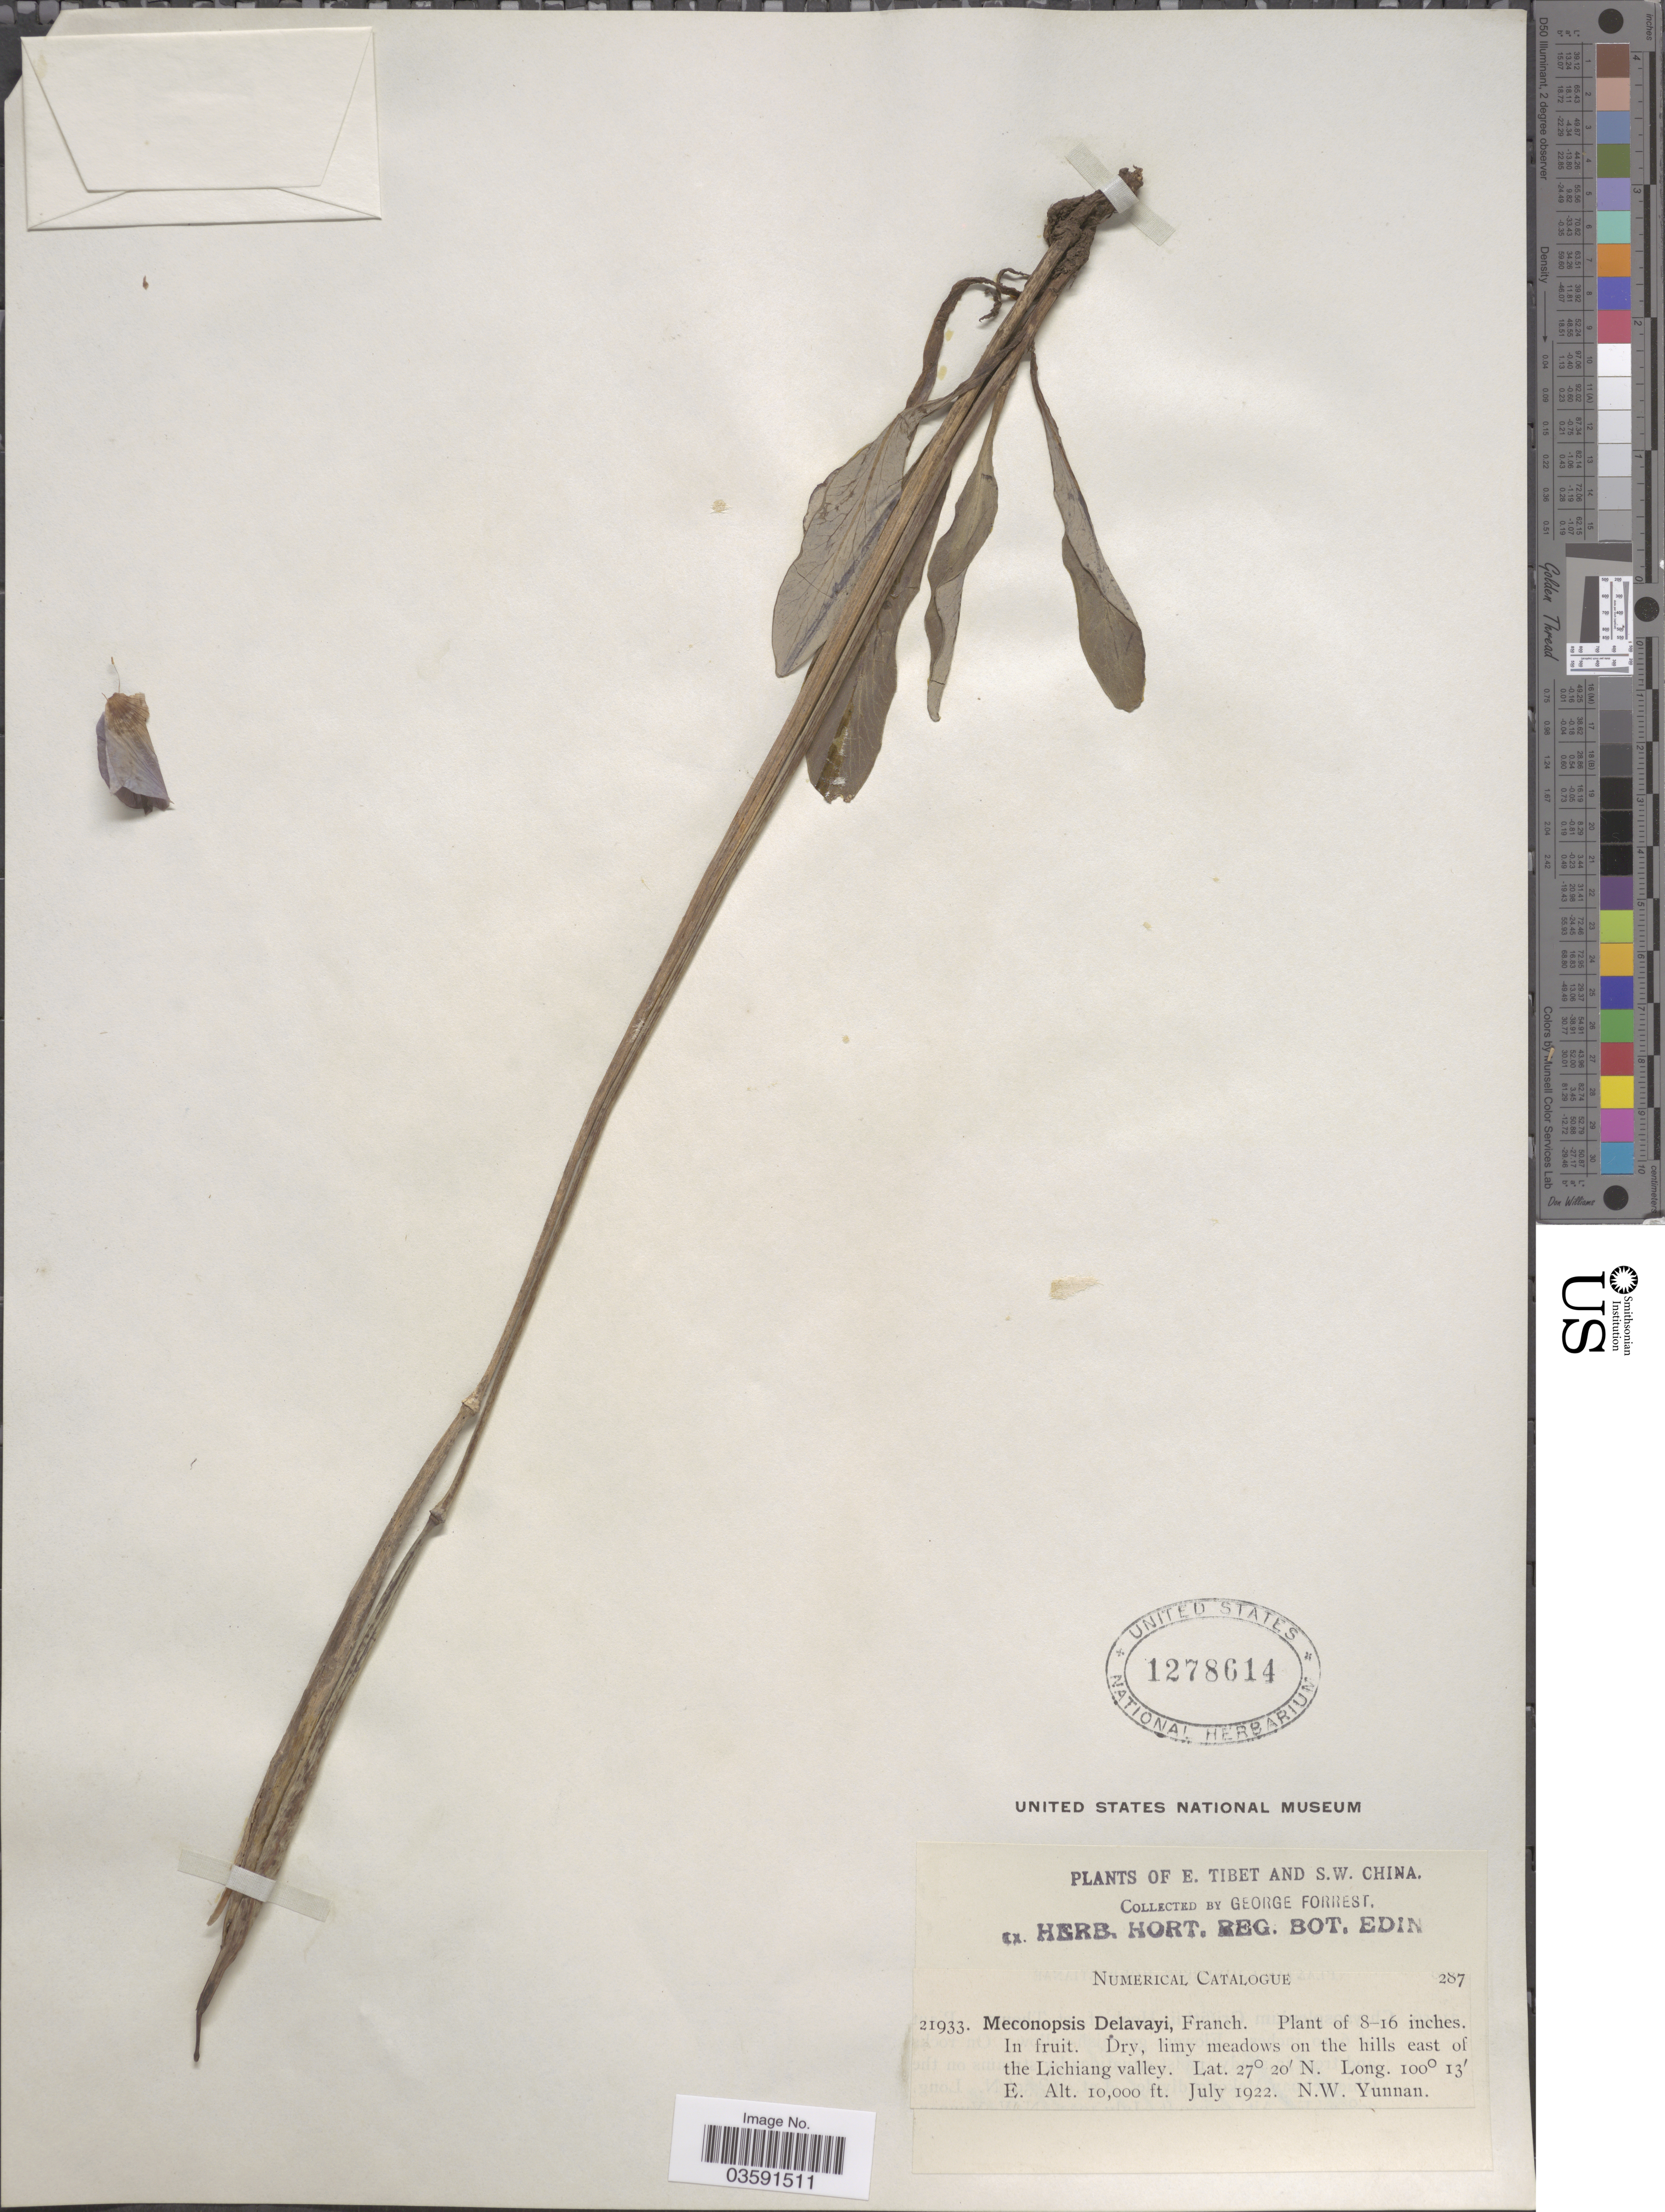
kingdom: Plantae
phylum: Tracheophyta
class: Magnoliopsida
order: Ranunculales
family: Papaveraceae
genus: Meconopsis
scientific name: Meconopsis delavayi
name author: (Franch.) Franch. ex Prain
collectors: G. Forrest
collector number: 21933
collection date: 1922-07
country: China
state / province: Yunnan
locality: S. W. China. On the hills east of the Lichiang valley. N. W. Yunnan.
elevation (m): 3048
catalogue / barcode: US 1278614